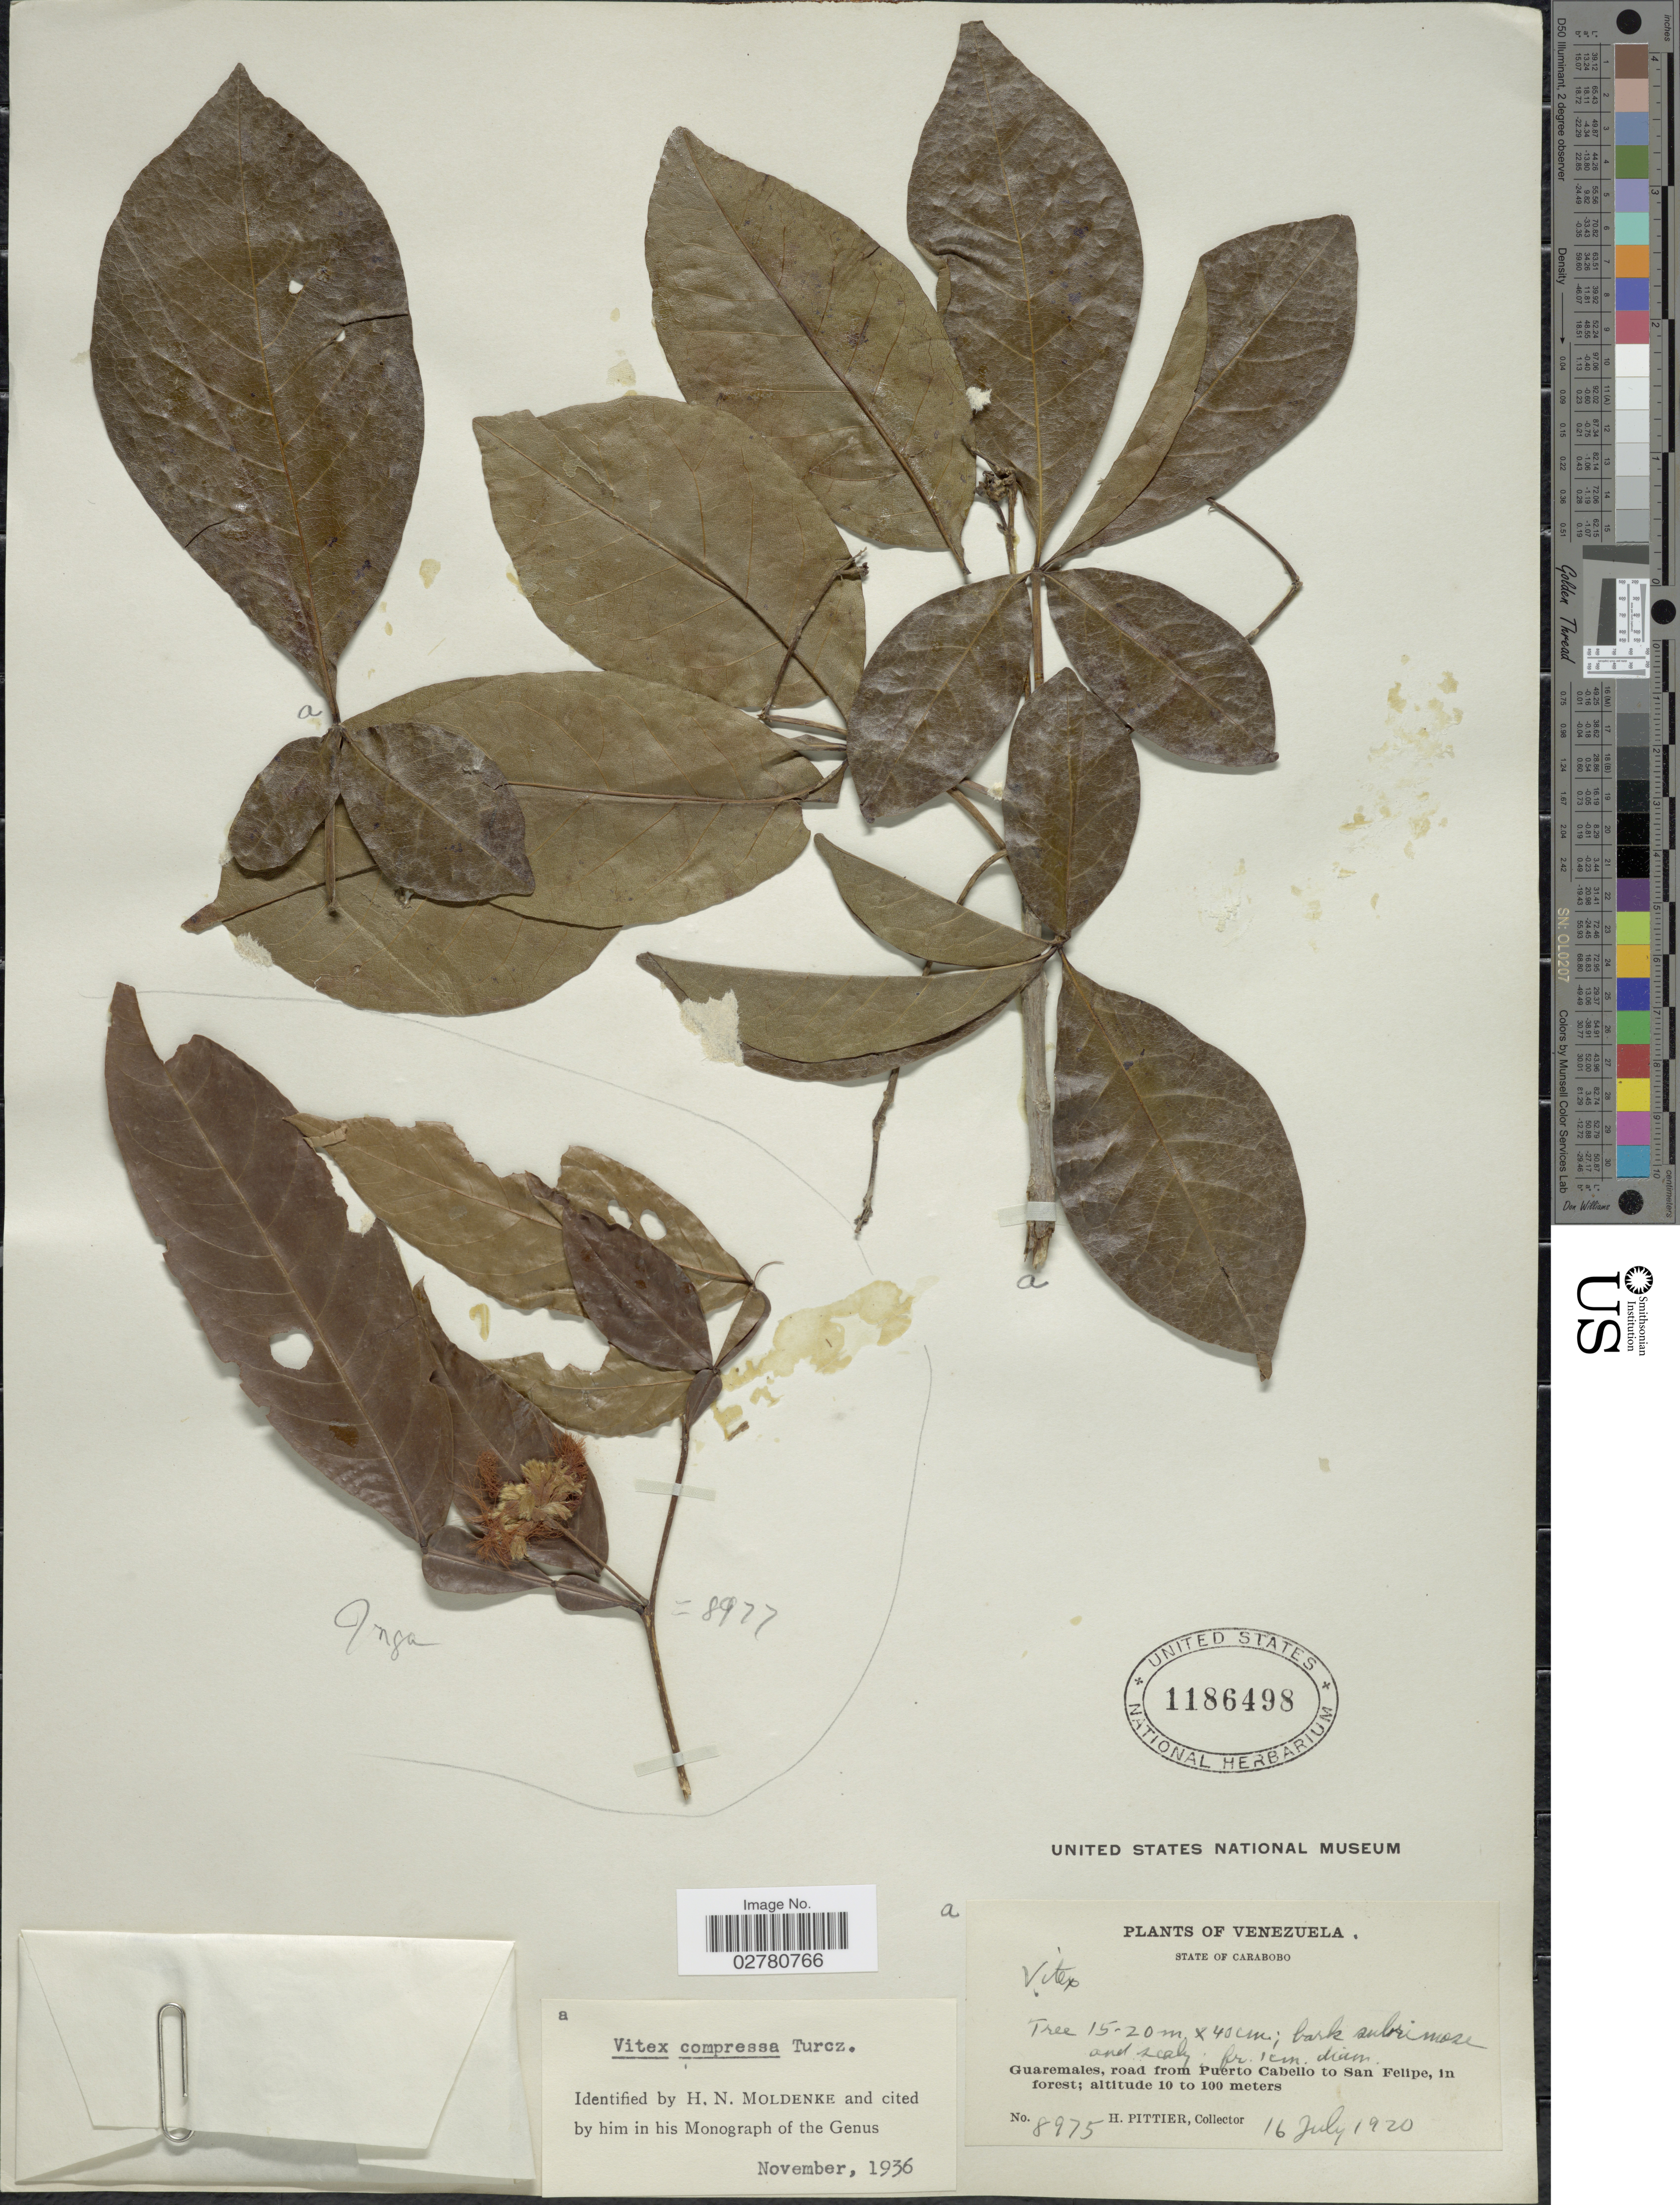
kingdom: Plantae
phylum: Tracheophyta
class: Magnoliopsida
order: Lamiales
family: Lamiaceae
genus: Vitex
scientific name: Vitex compressa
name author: Turcz.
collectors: H. F. Pittier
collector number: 8975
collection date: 1920-07-16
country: Venezuela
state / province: Carabobo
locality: Guaremales, road from Puerto Cabello to San Felipe, in forest.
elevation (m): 10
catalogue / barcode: US 1186498